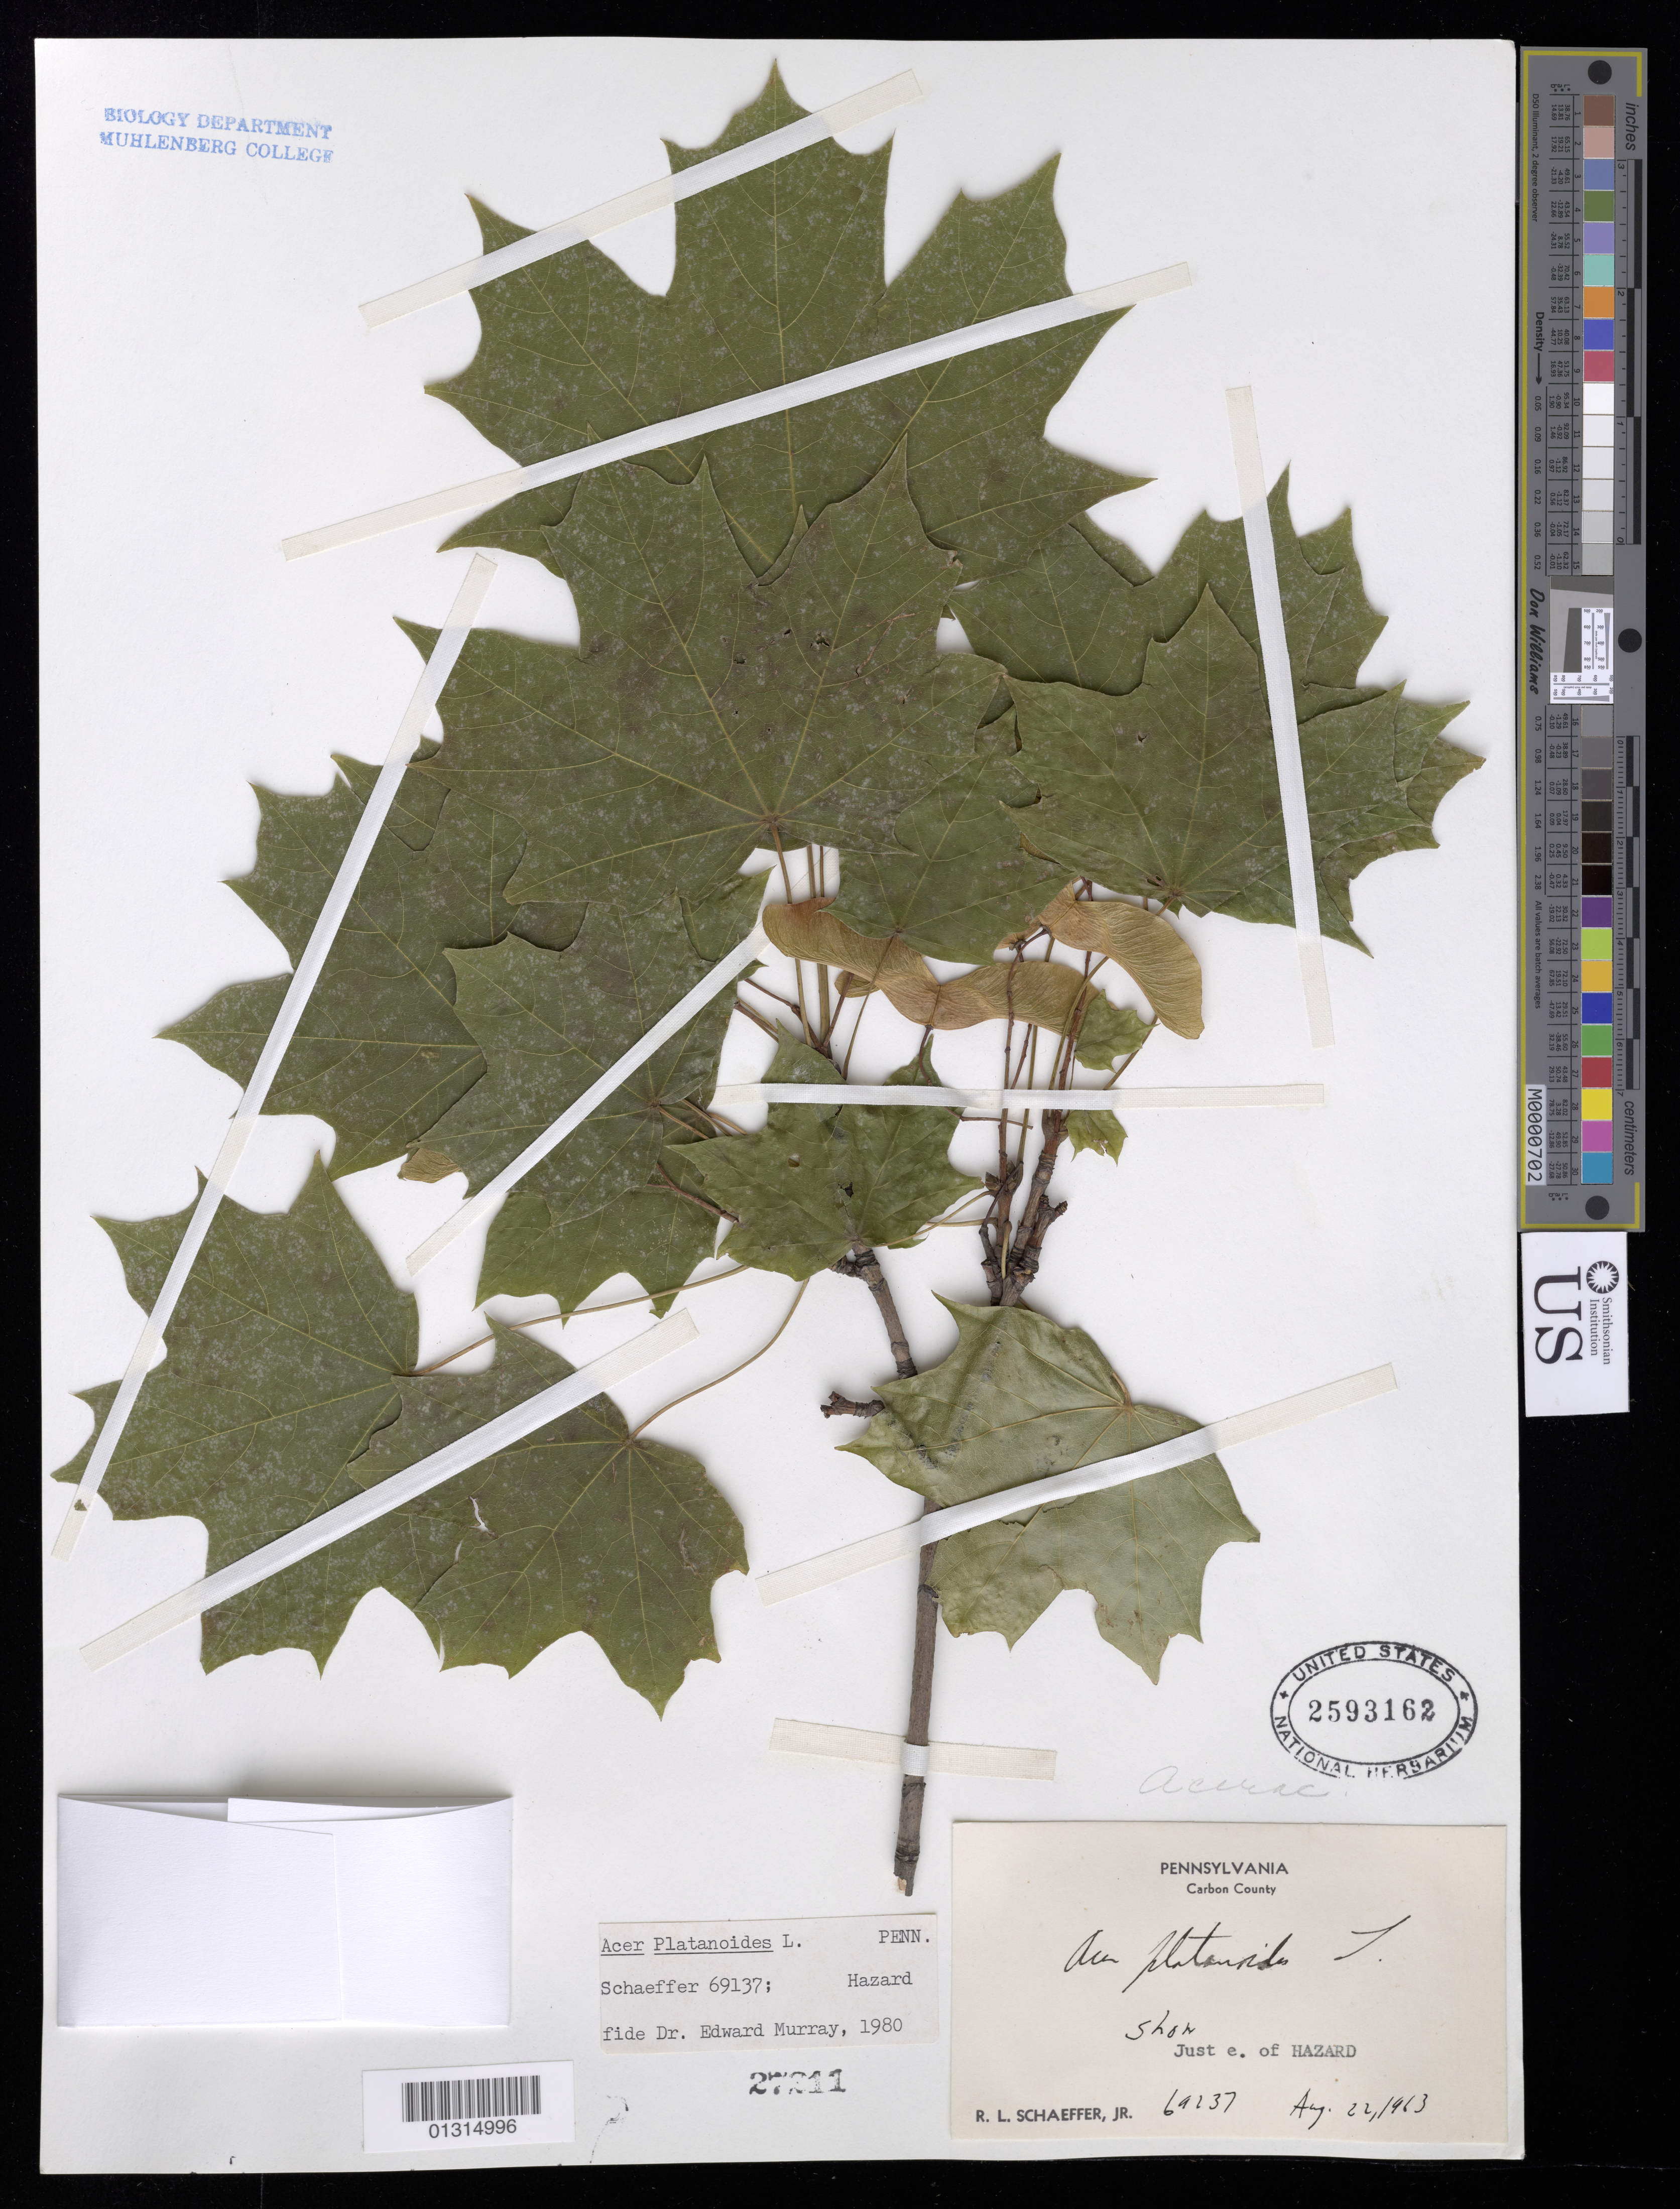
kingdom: Plantae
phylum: Tracheophyta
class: Magnoliopsida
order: Sapindales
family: Sapindaceae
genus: Acer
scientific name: Acer platanoides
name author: L.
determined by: Murray, Edward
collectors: R. L. Schaeffer Jr.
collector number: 69137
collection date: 1963-08-22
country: United States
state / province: Pennsylvania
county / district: Carbon County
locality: Carbon County, just E of Hazard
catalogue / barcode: US 2593162